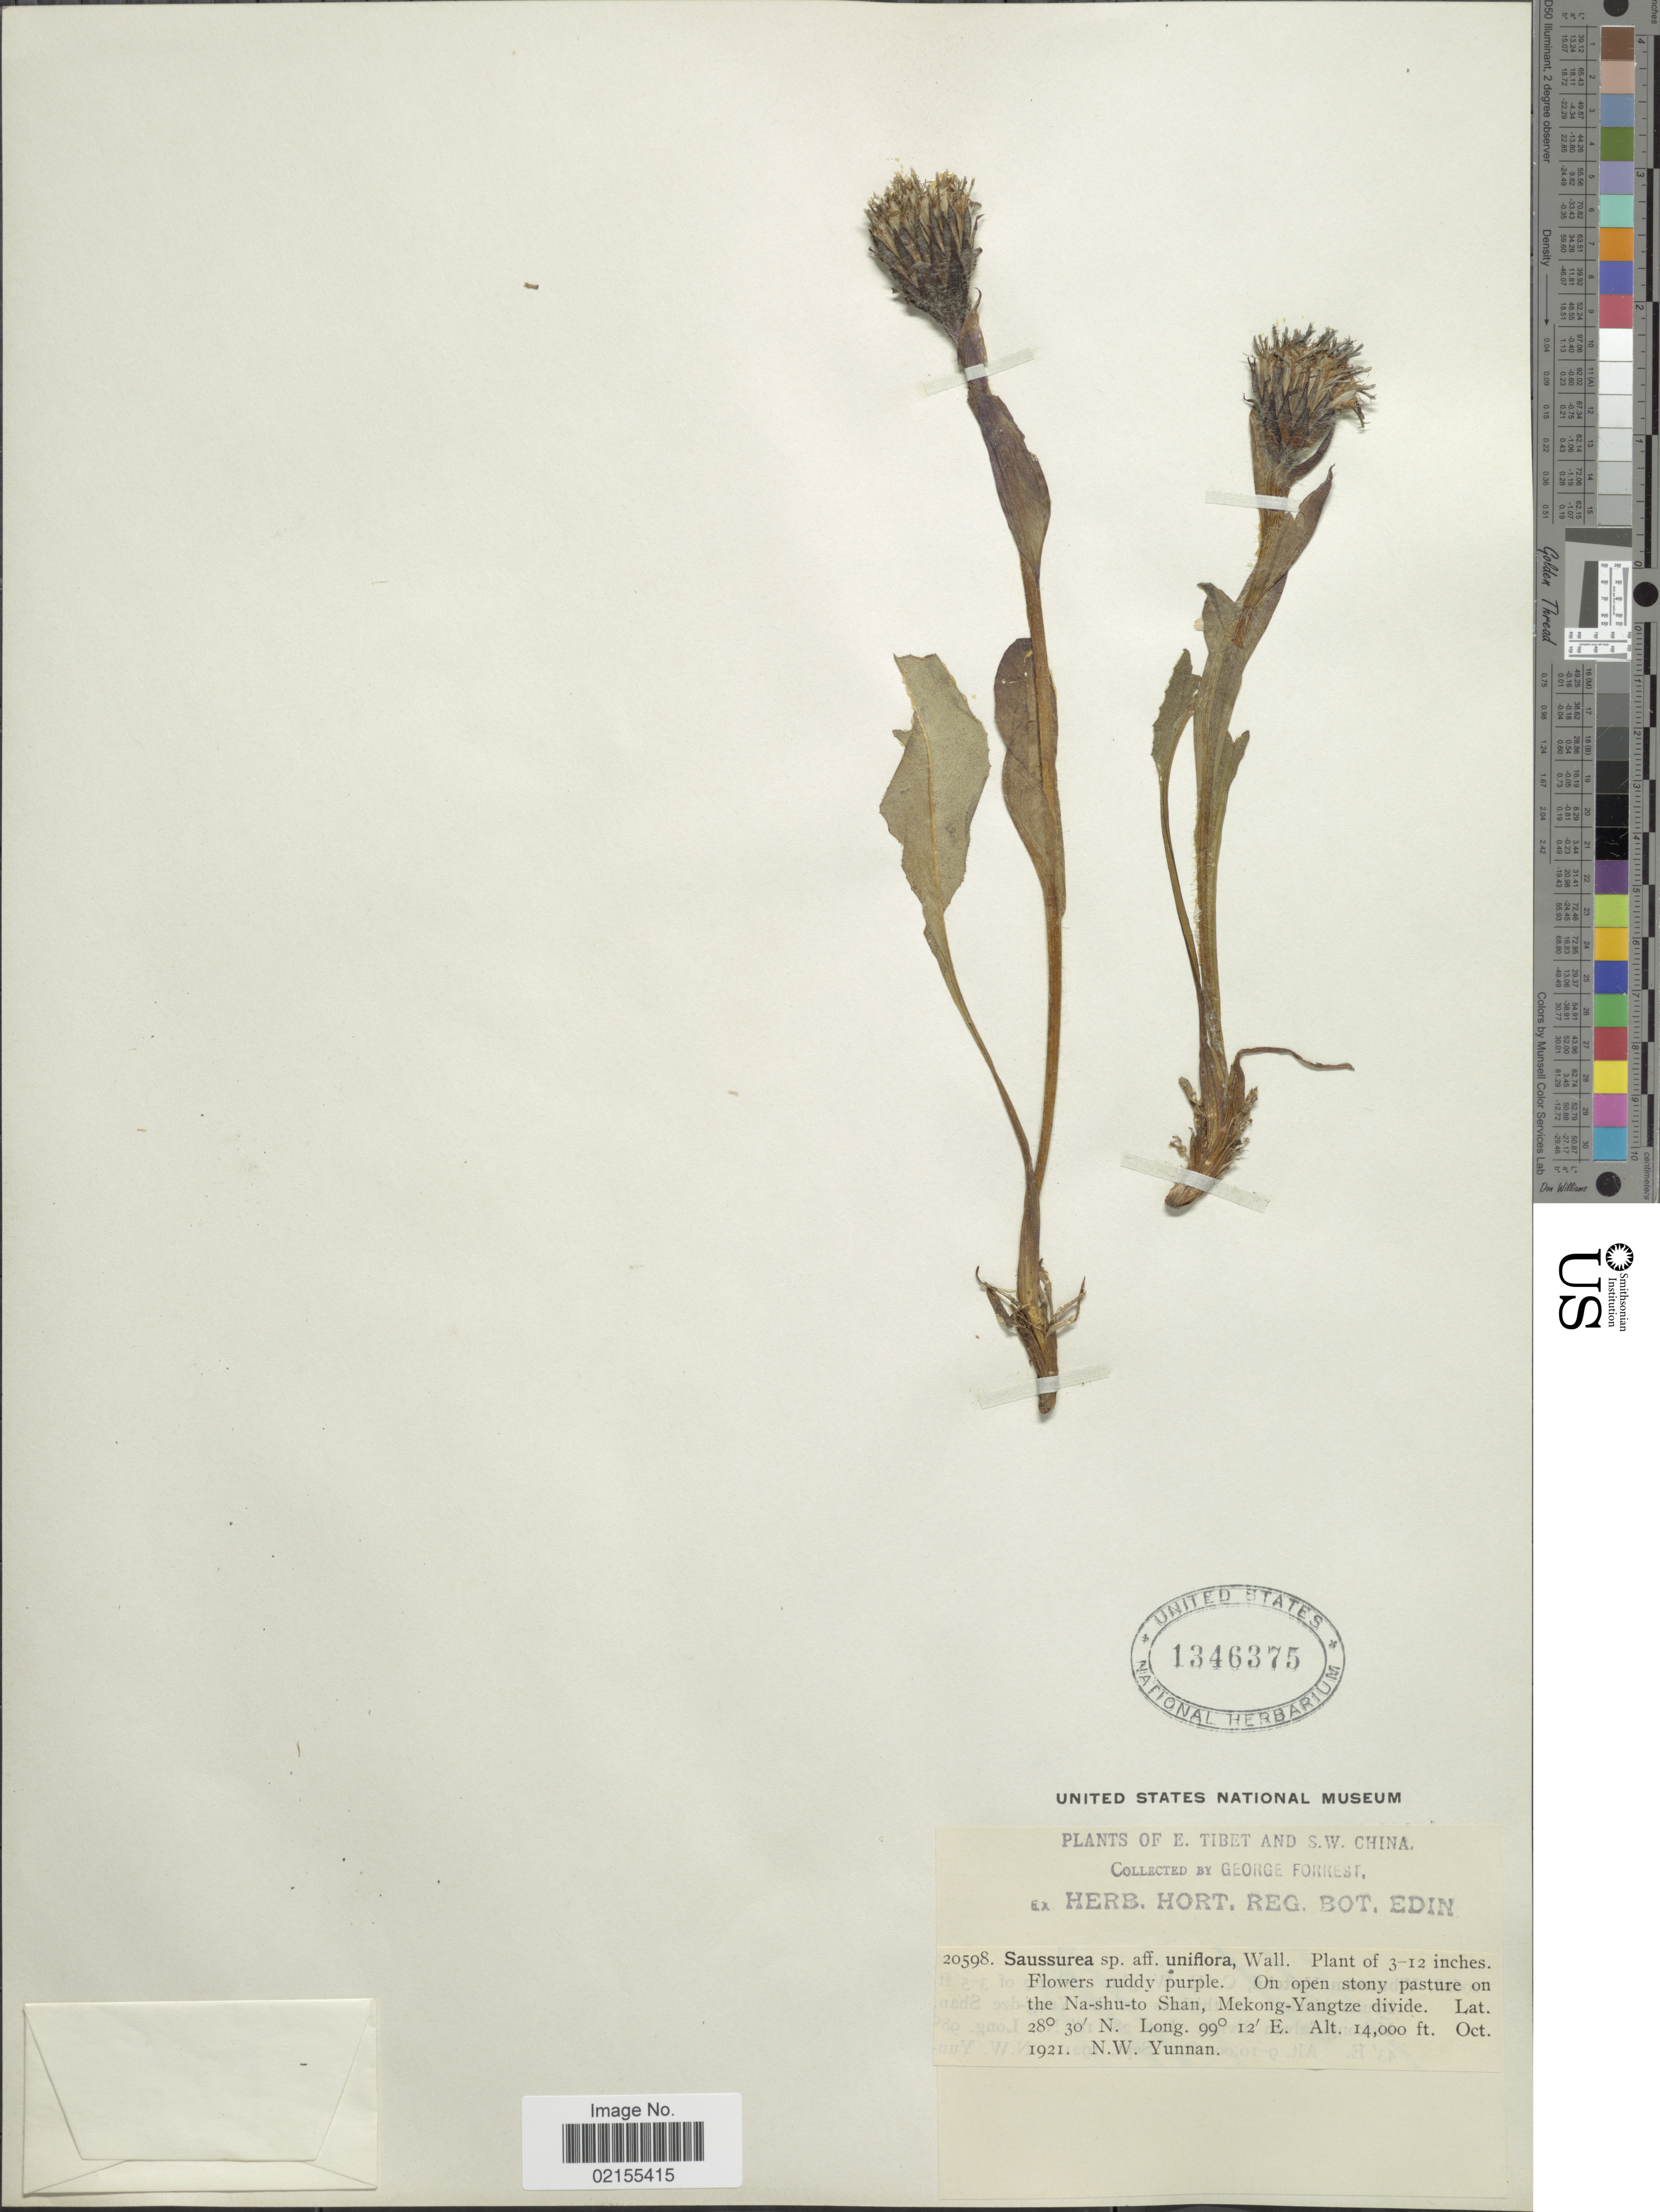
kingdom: Plantae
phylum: Tracheophyta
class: Magnoliopsida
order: Asterales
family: Asteraceae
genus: Saussurea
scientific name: Saussurea polycolea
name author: Hand.-Mazz.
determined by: Chen, Yousheng S.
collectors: G. Forrest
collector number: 20598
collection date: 1921-10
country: China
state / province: Yunnan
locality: Na-shu-to Shan, Mekong-Yangtze divide, N. W. Yunnan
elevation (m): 4267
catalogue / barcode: US 1346375